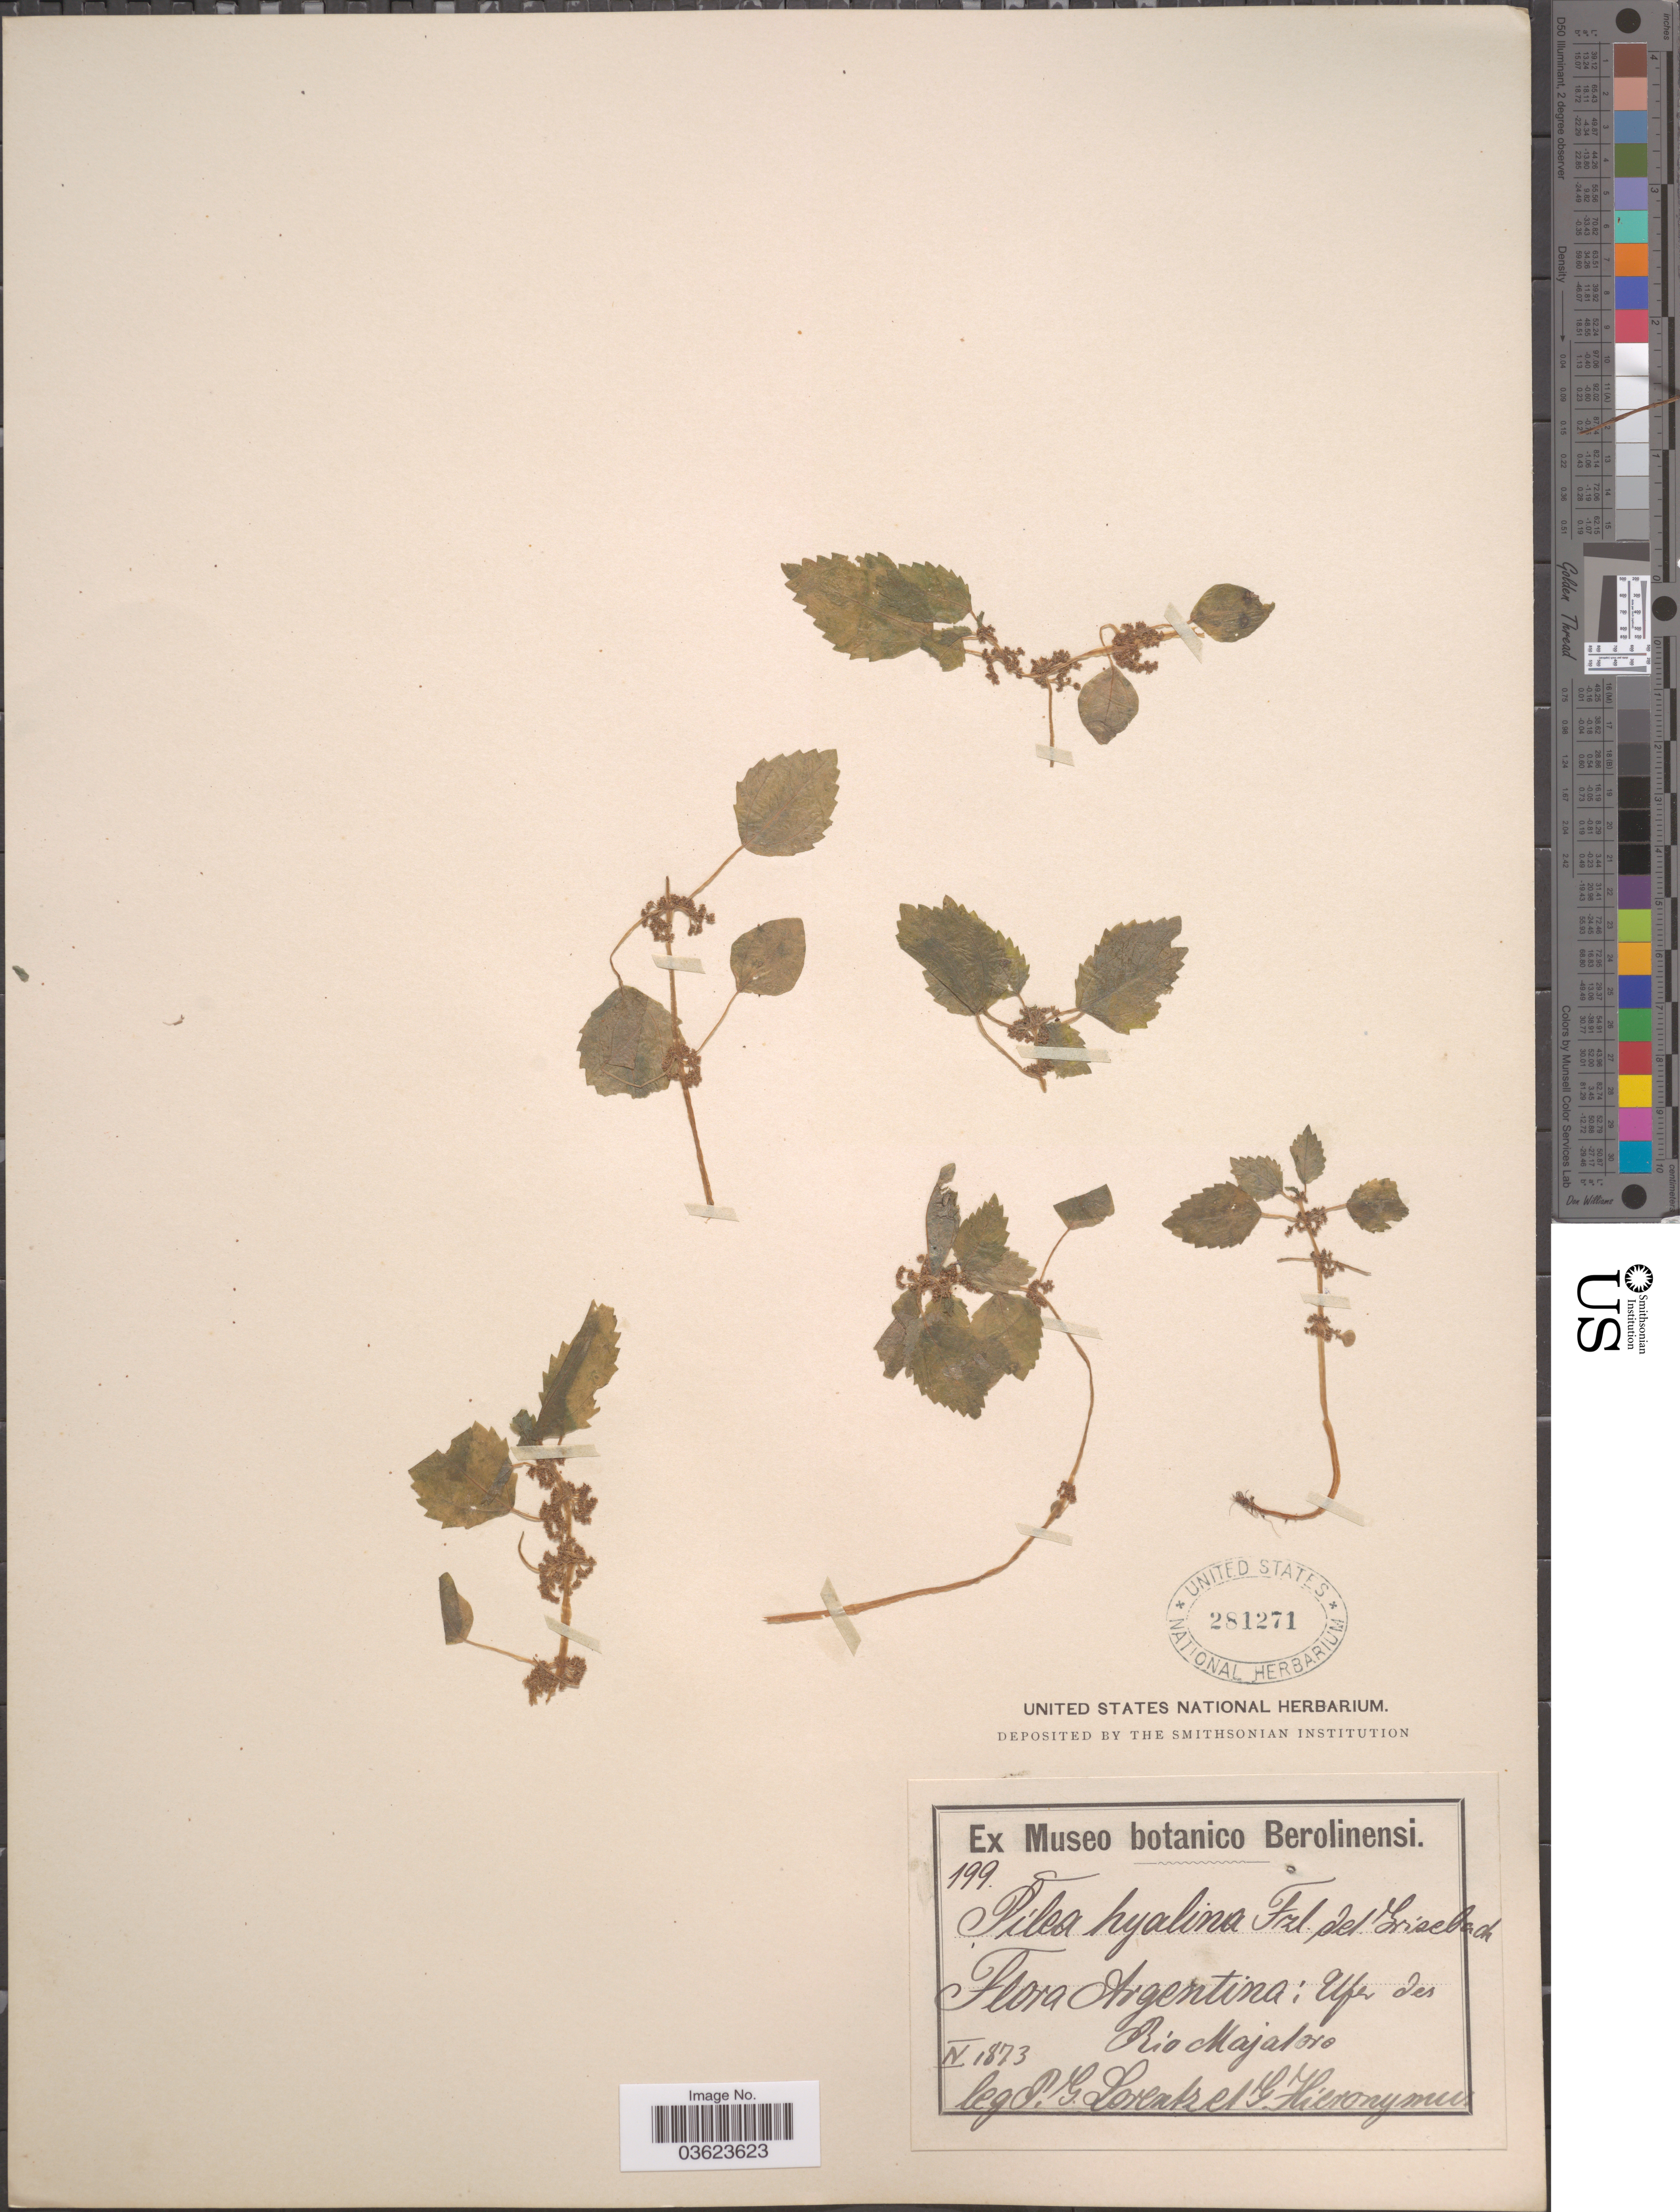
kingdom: Plantae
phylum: Tracheophyta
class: Magnoliopsida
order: Rosales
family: Urticaceae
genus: Pilea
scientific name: Pilea hyalina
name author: Fenzl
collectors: P. G. Lorentz & G. H. Hieronymus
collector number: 199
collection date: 1873-04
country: Argentina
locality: Ufer des Río Mojotoro.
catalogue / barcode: US 281271